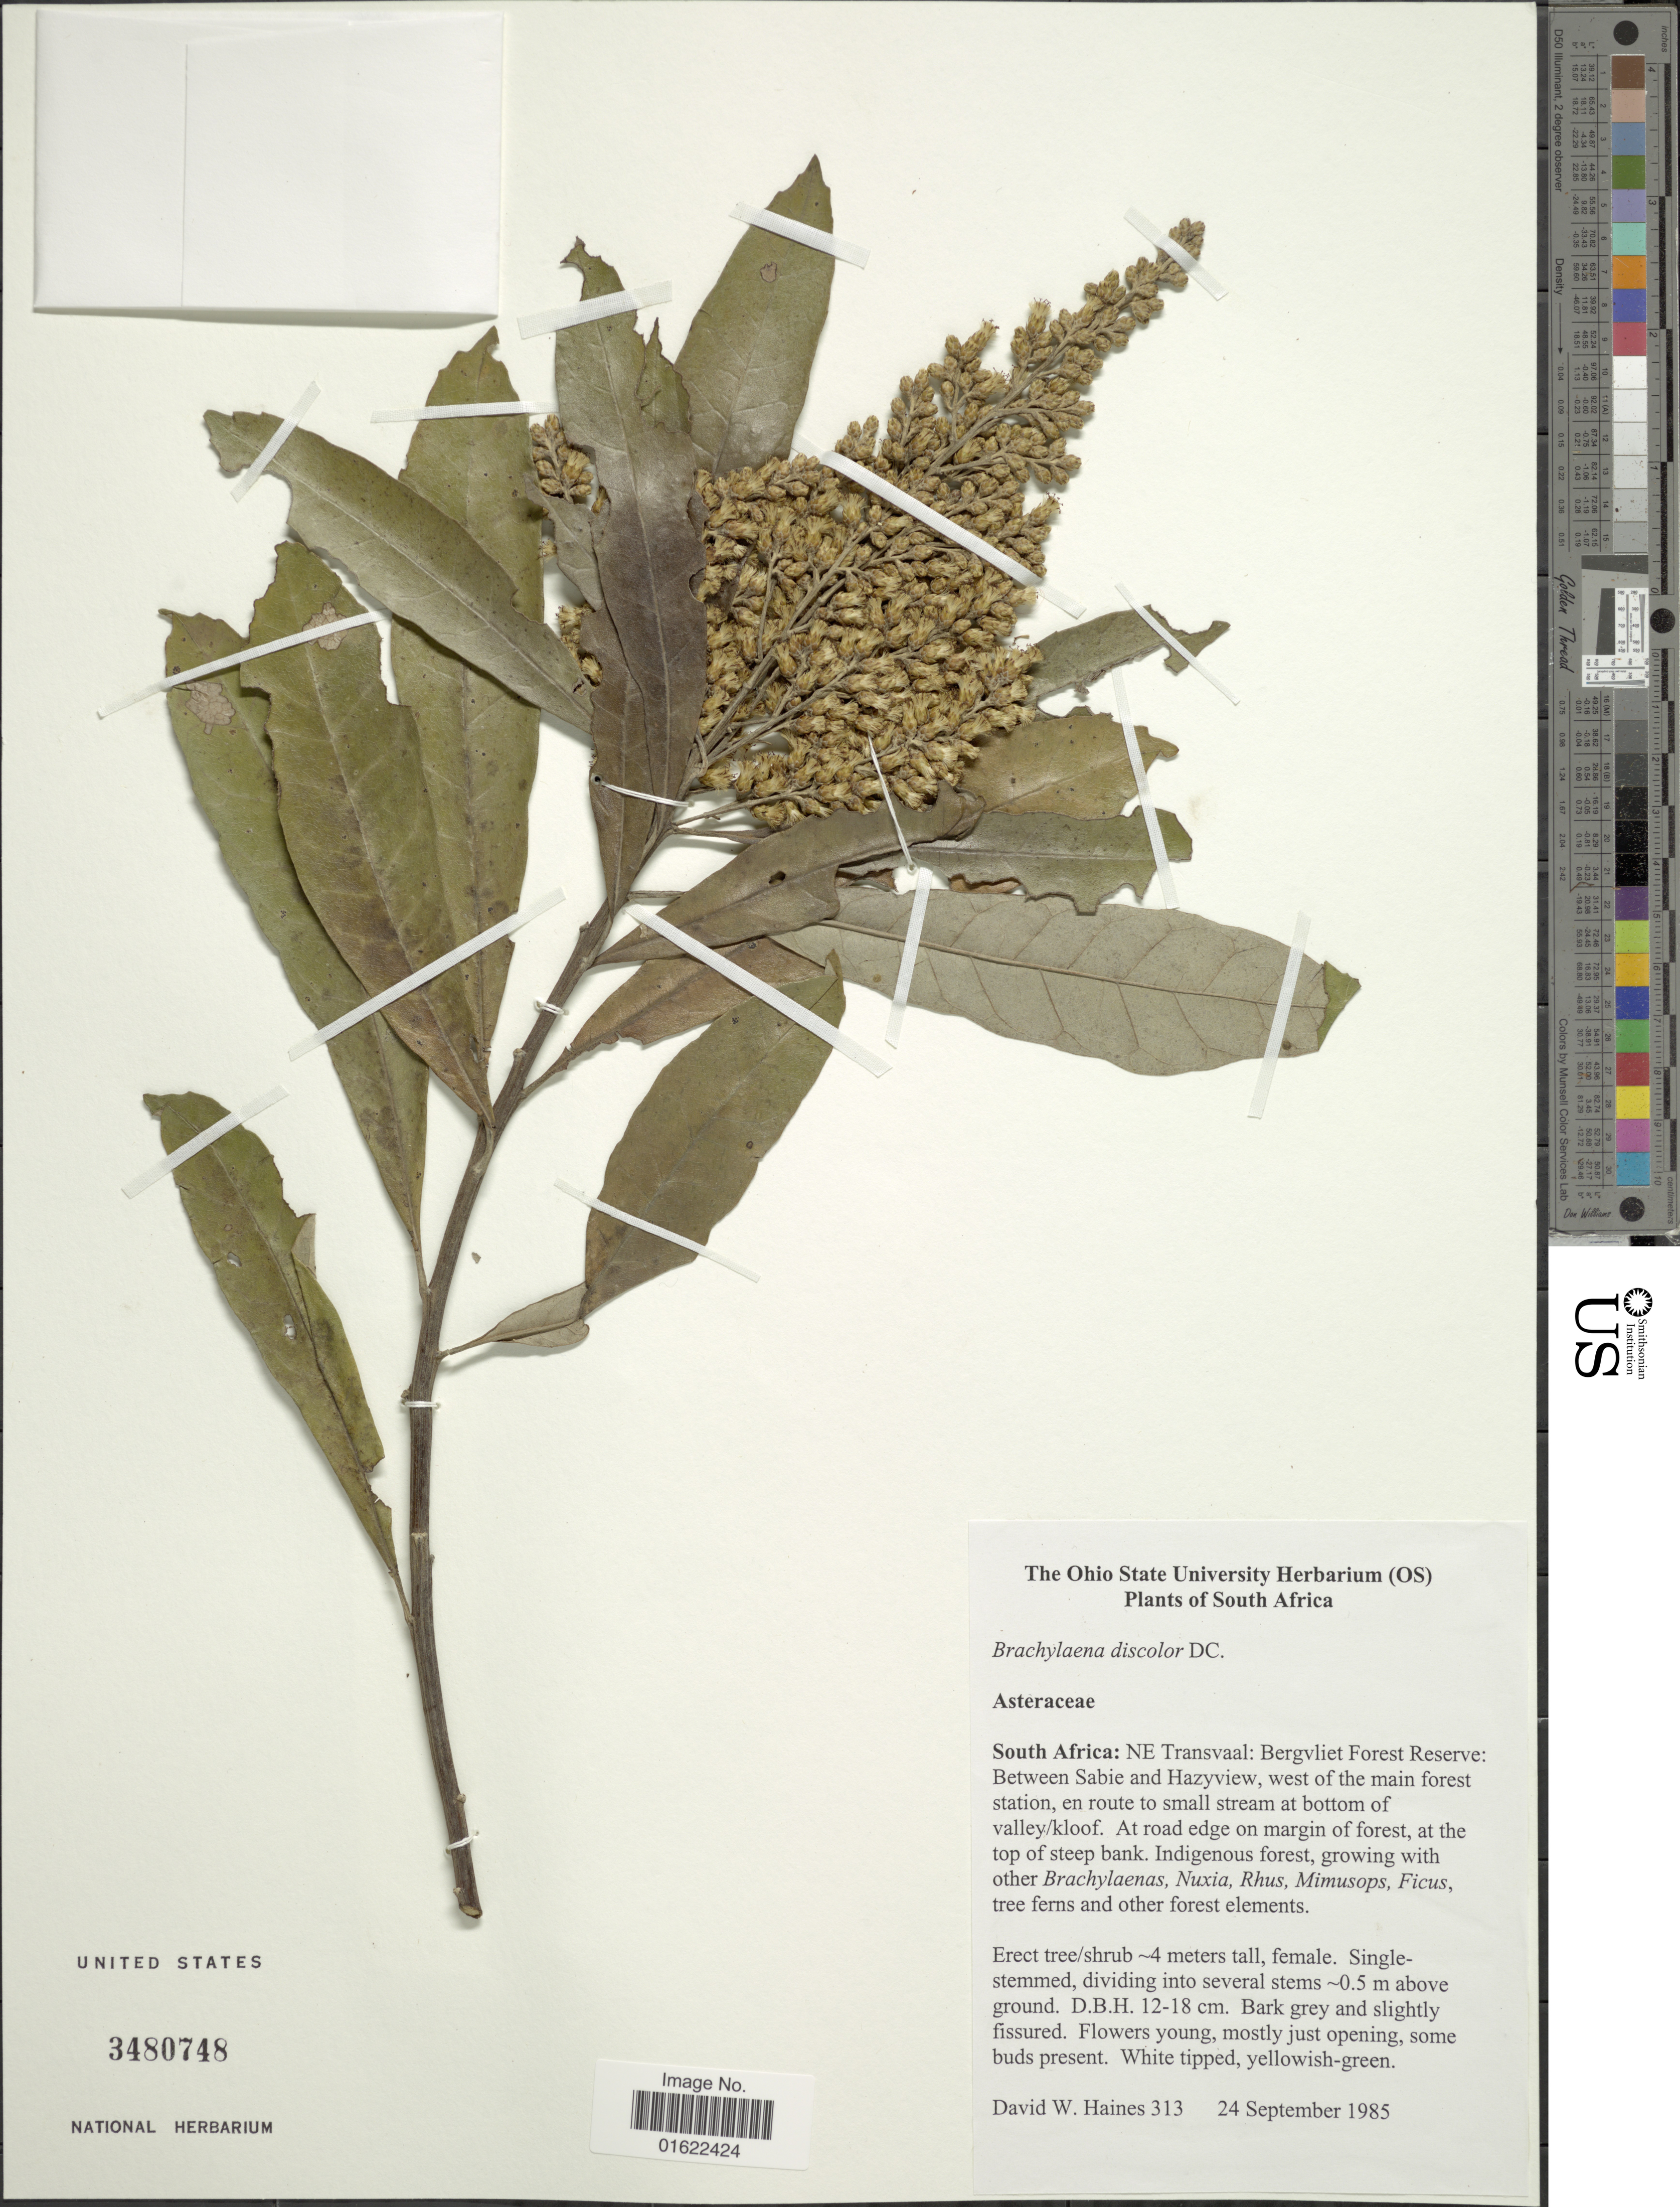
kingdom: Plantae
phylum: Tracheophyta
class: Magnoliopsida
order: Asterales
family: Asteraceae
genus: Brachylaena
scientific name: Brachylaena discolor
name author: DC.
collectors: D. Haines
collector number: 313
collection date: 1985-09-24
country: South Africa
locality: NE Transvaal: Bergvliet Forest Reserve: Between Sabie and Hazyview, west of the main forest station, en route to small stream at bottom of valley/kloof, at road edge on margin of forest, at the top of steep bank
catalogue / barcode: US 3480748